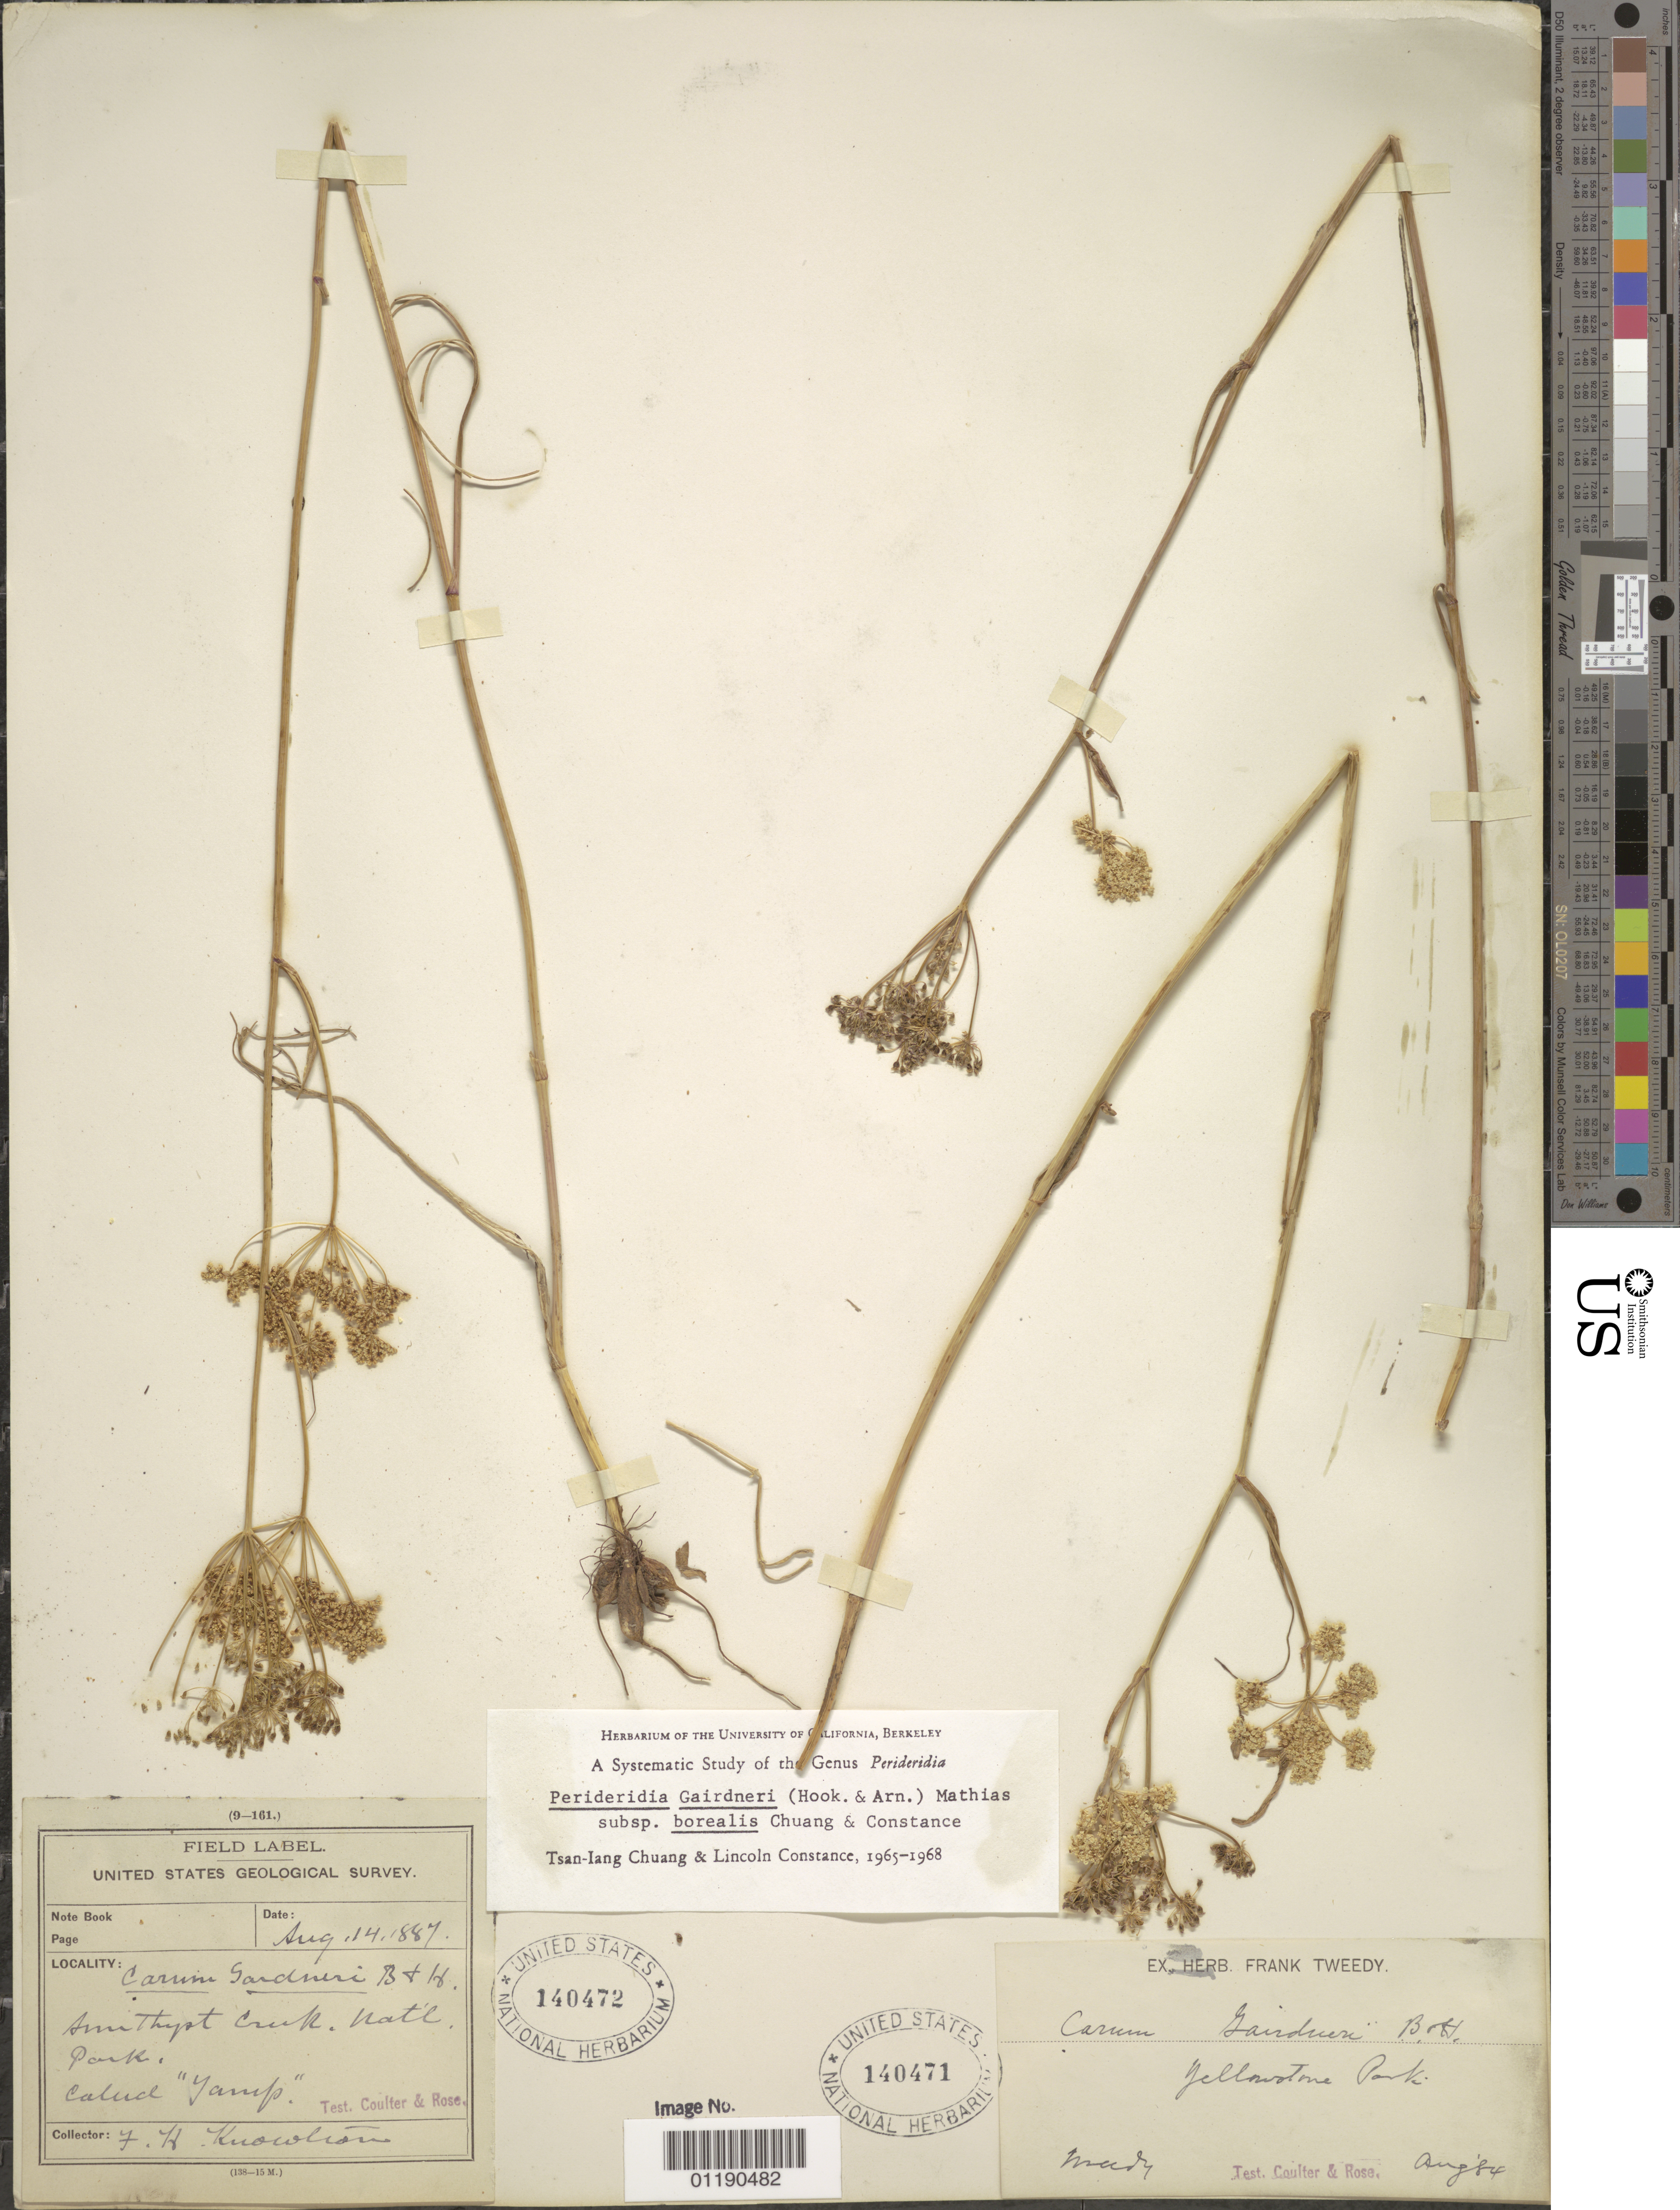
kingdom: Plantae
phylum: Tracheophyta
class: Magnoliopsida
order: Apiales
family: Apiaceae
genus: Perideridia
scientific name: Perideridia gairdneri subsp. borealis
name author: T.I. Chuang & Constance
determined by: Chuang, T. I.; Constance, L.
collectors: F. H. Knowlton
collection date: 1887-08-14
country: United States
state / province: Wyoming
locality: Amithyst Creek. Natl. Park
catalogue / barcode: US 140472